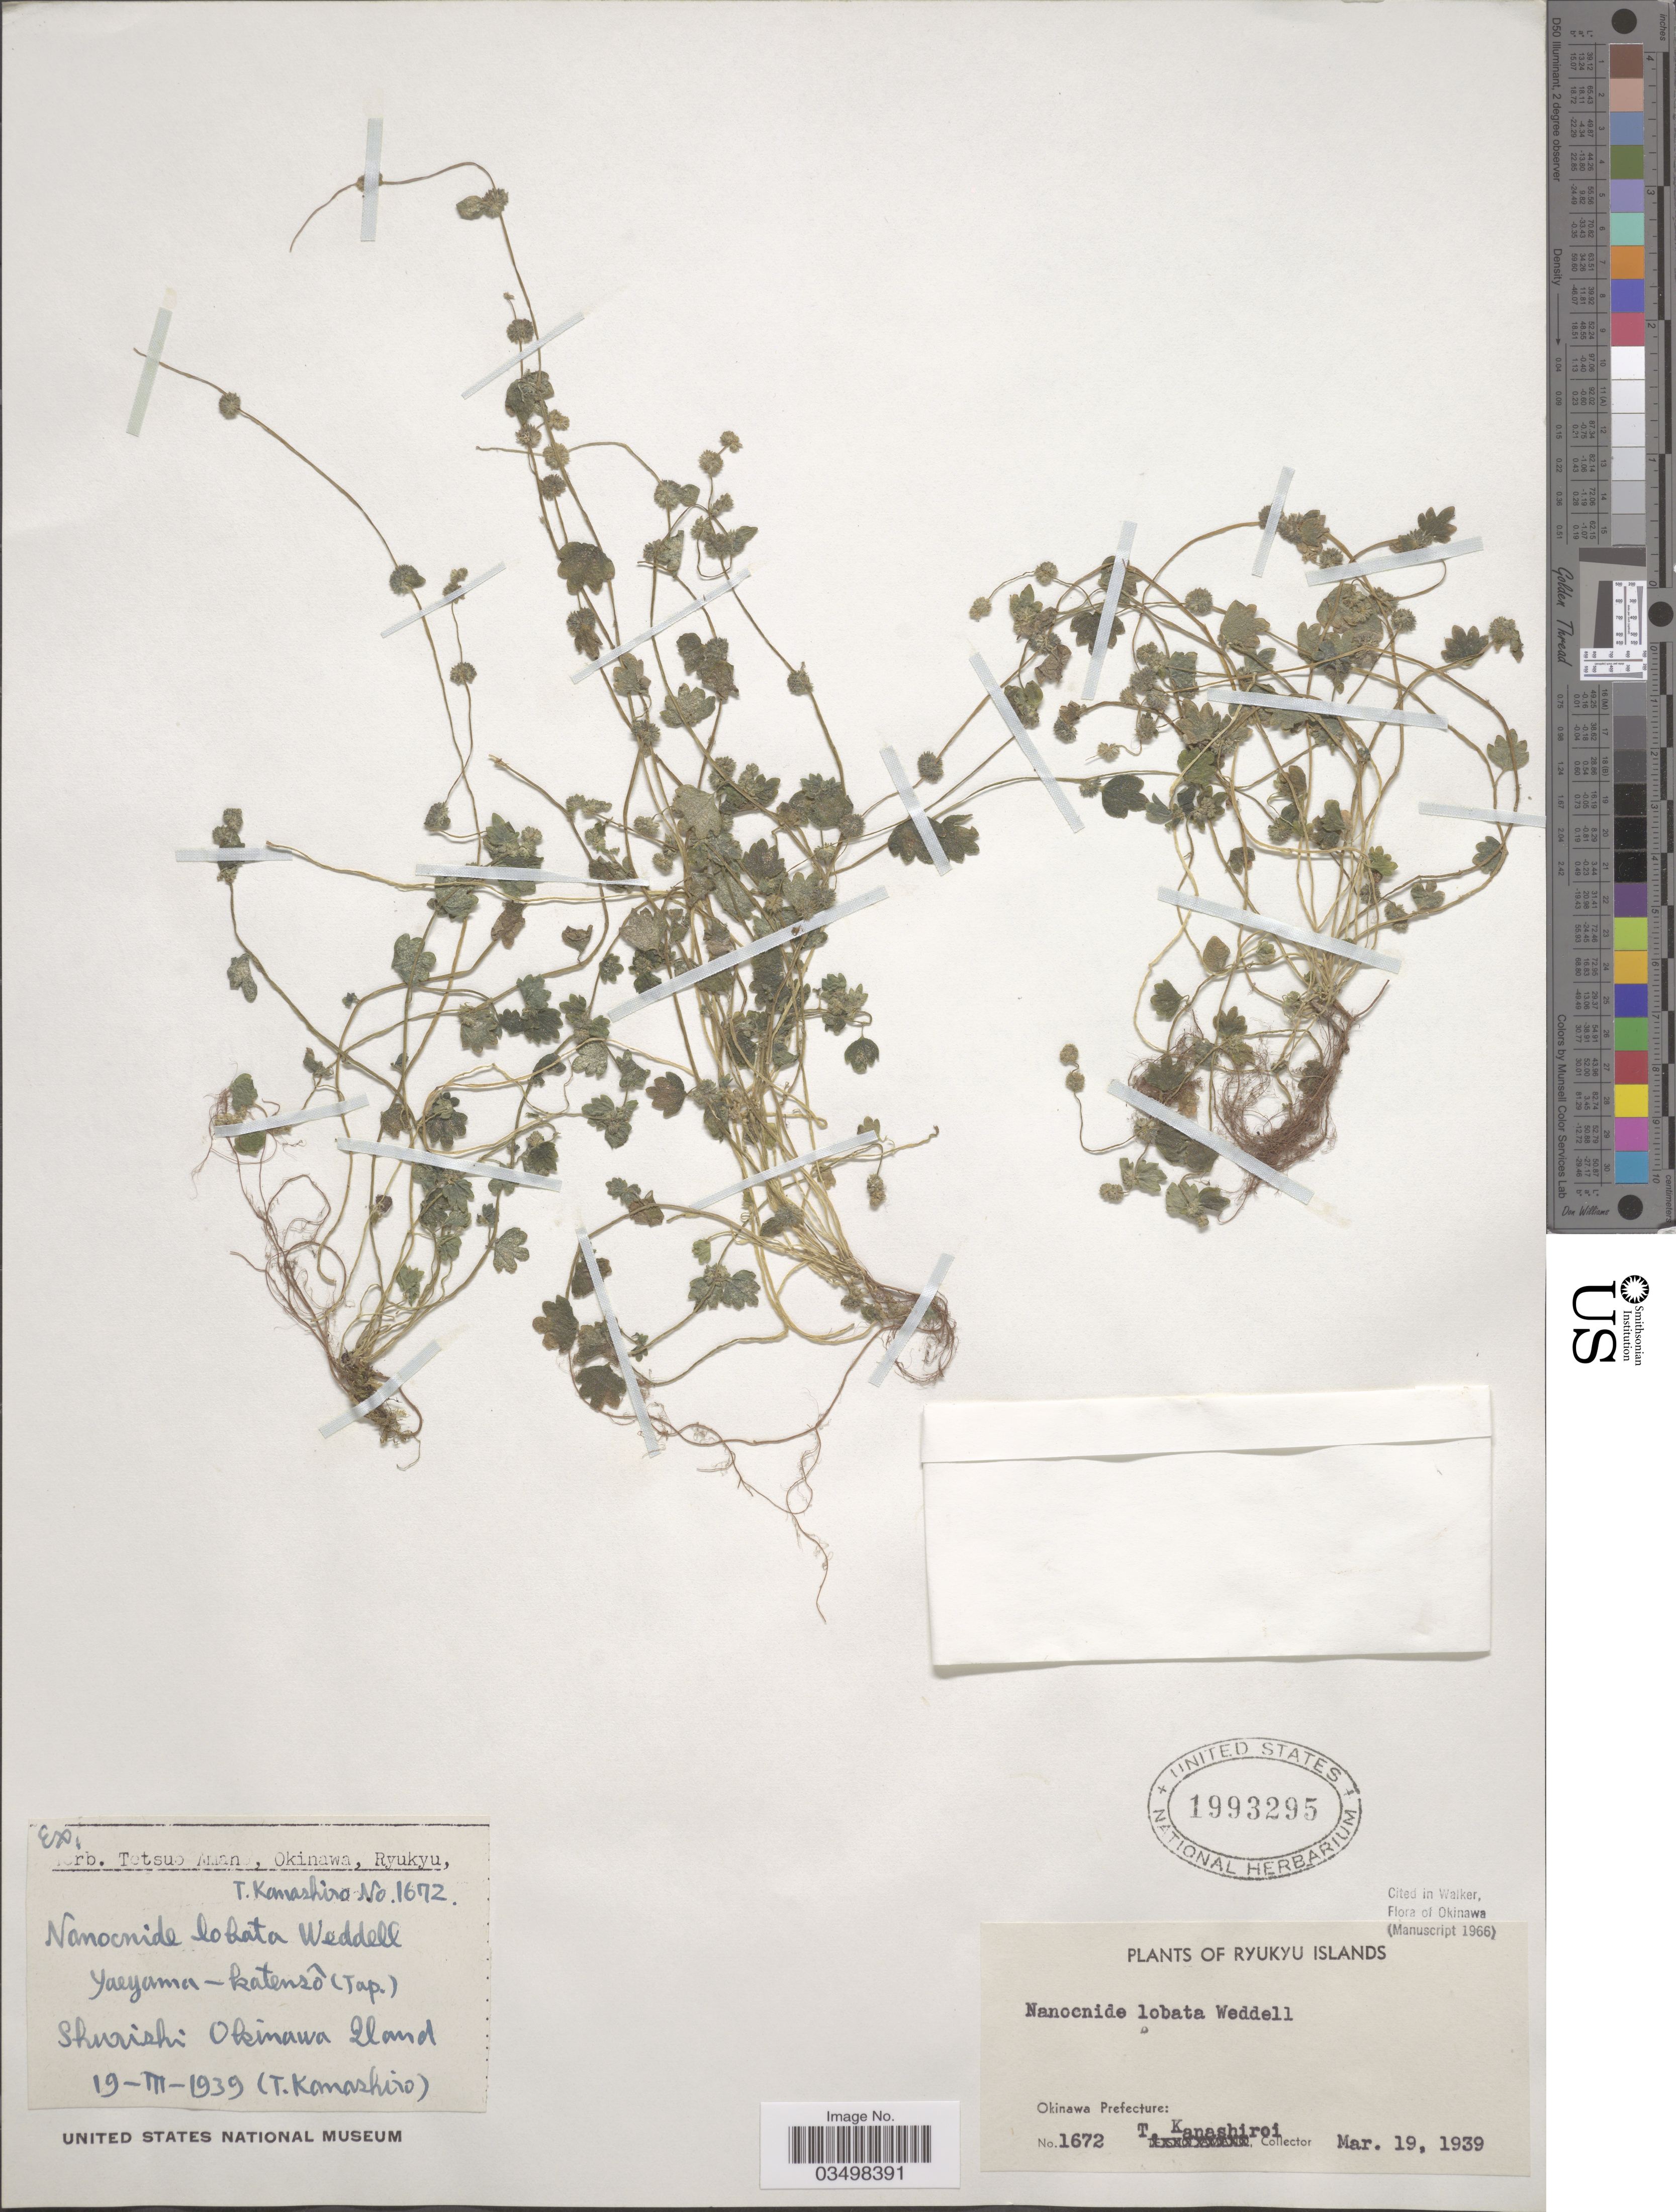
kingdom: Plantae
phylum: Tracheophyta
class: Magnoliopsida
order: Rosales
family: Urticaceae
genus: Nanocnide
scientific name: Nanocnide lobata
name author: Wedd. in DC.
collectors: T. Kanashiro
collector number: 1672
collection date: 1939-03-19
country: Japan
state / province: Okinawa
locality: Ryukyu Islands. Okinawa Prefecture. Shurishi Okinawa Island.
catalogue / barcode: US 1993295